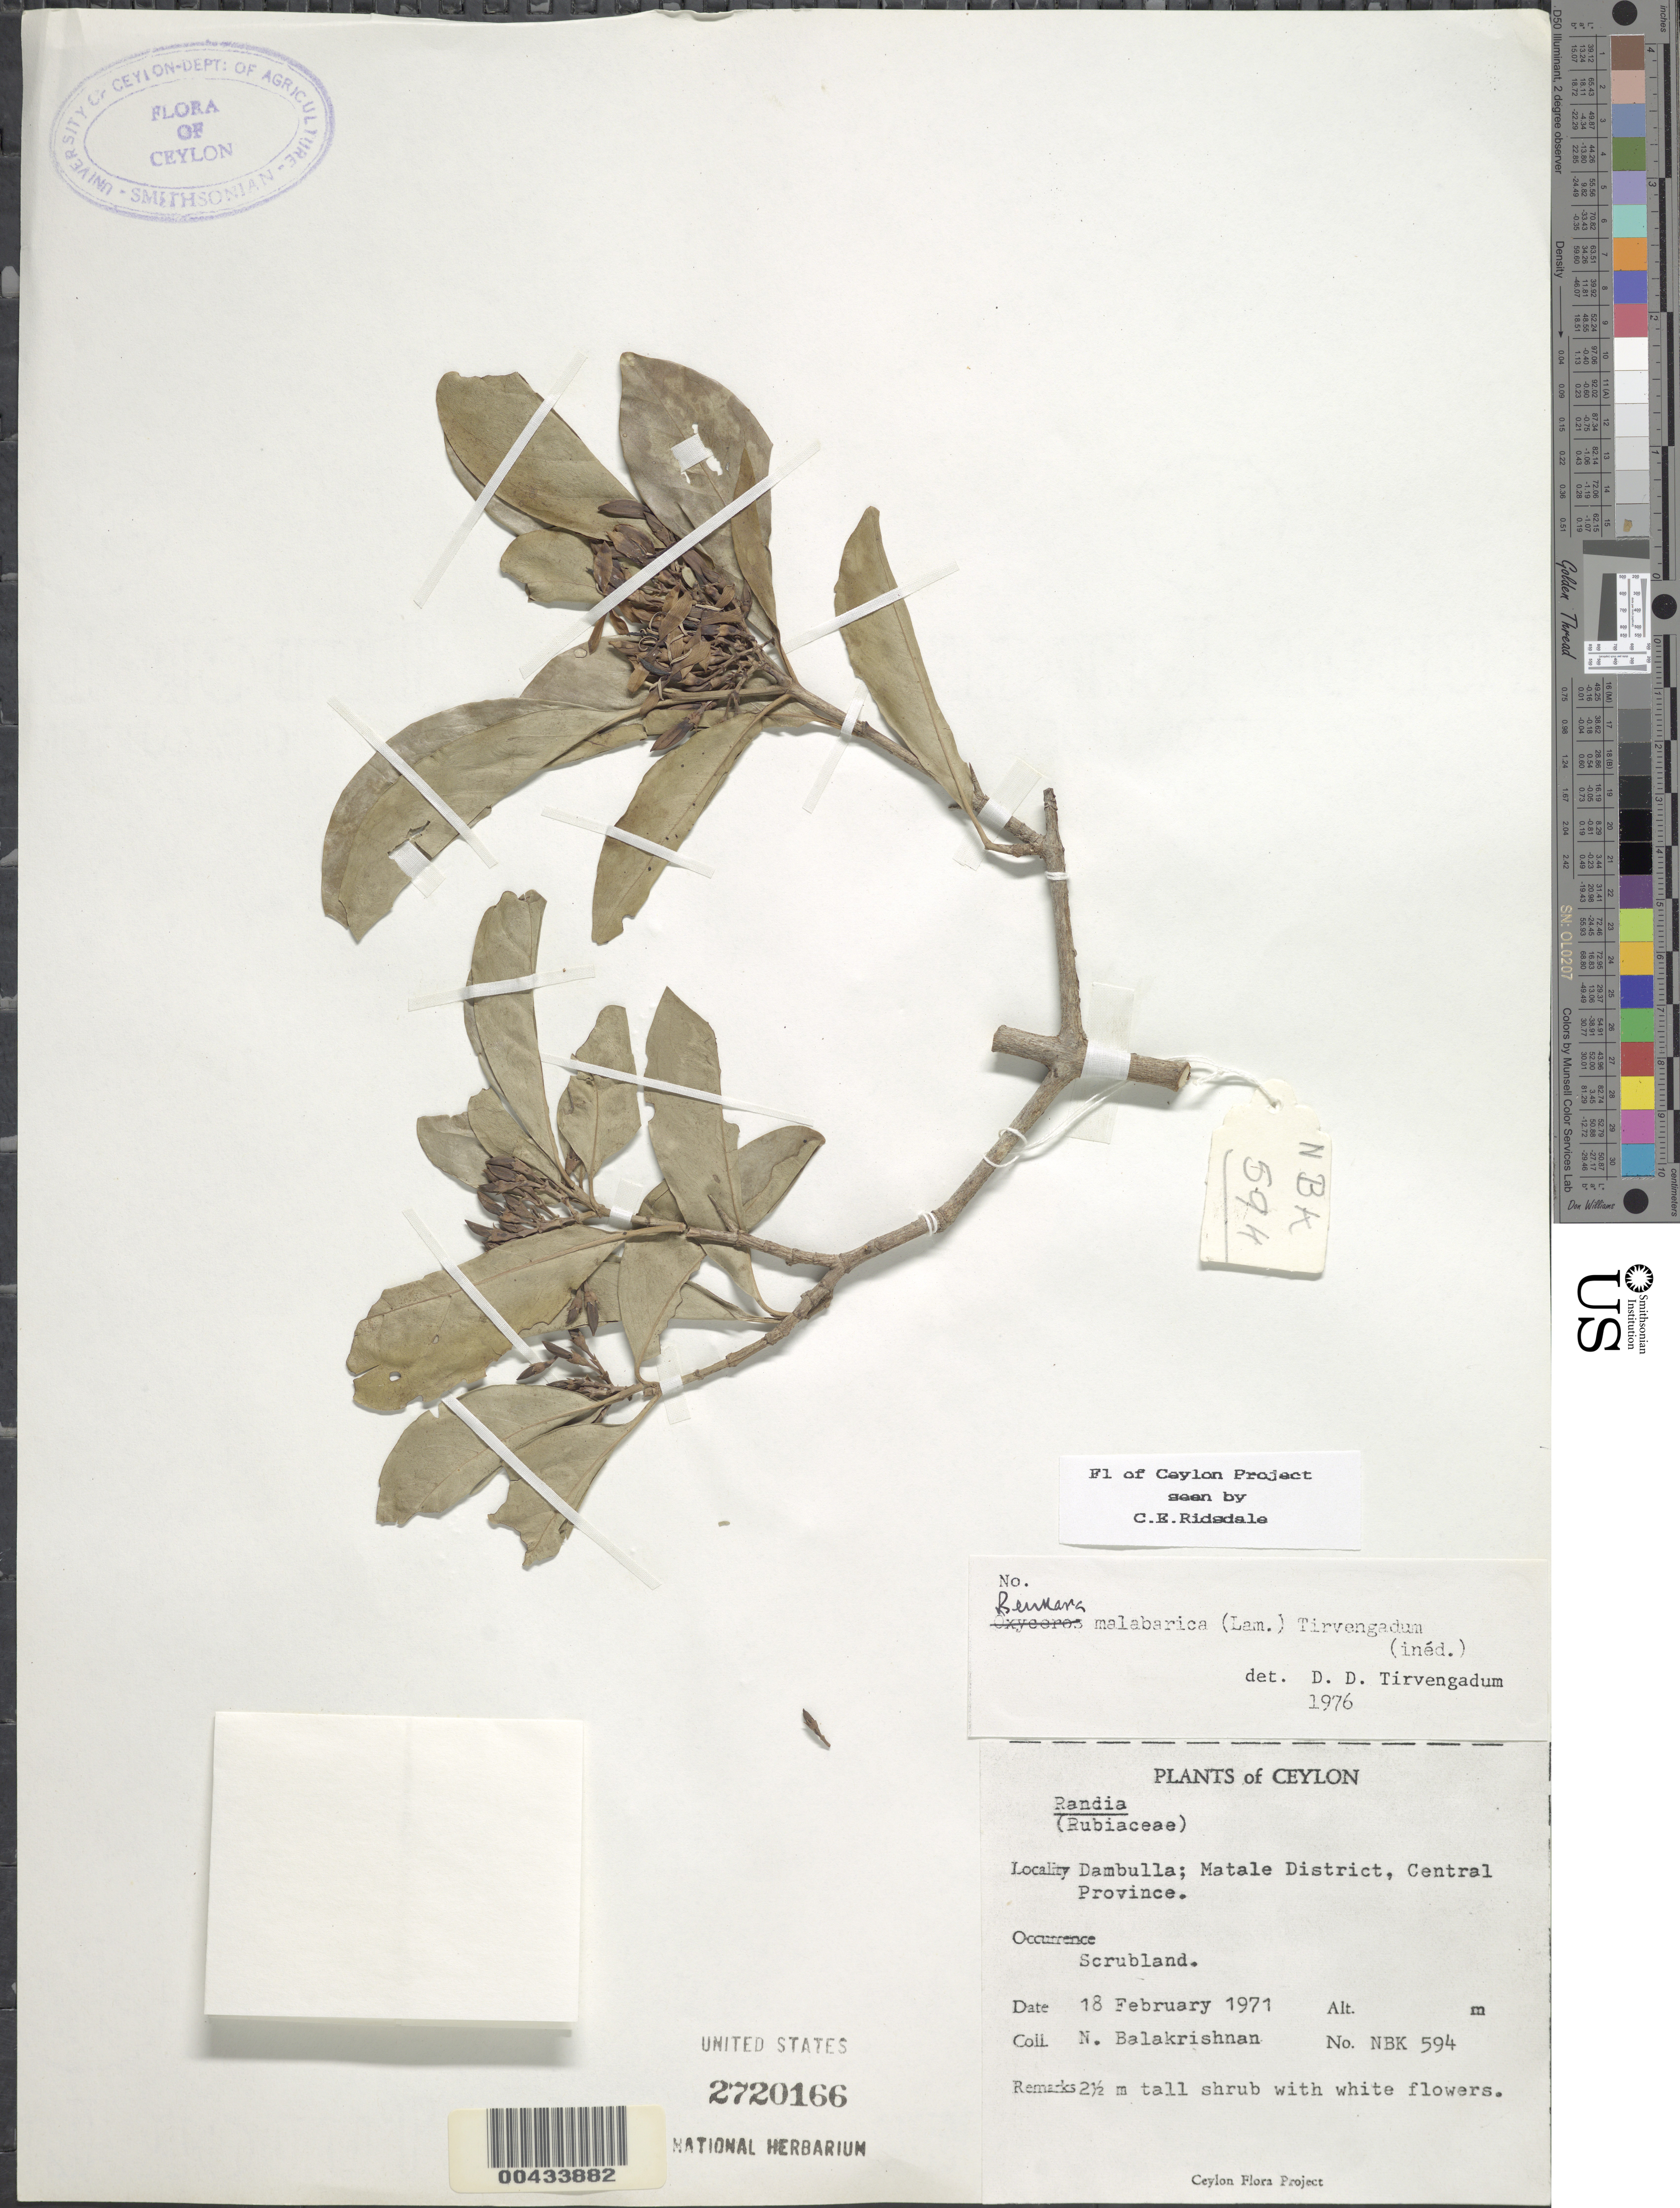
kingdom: Plantae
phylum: Tracheophyta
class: Magnoliopsida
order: Gentianales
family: Rubiaceae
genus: Benkara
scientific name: Benkara malabarica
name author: (Lam.) Tirveng.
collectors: N. Balakrishnan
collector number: NBK 594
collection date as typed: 18 Feb 1971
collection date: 1971-02-18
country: Sri Lanka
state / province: Central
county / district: Matale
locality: Dambulla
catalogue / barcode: US 2720166